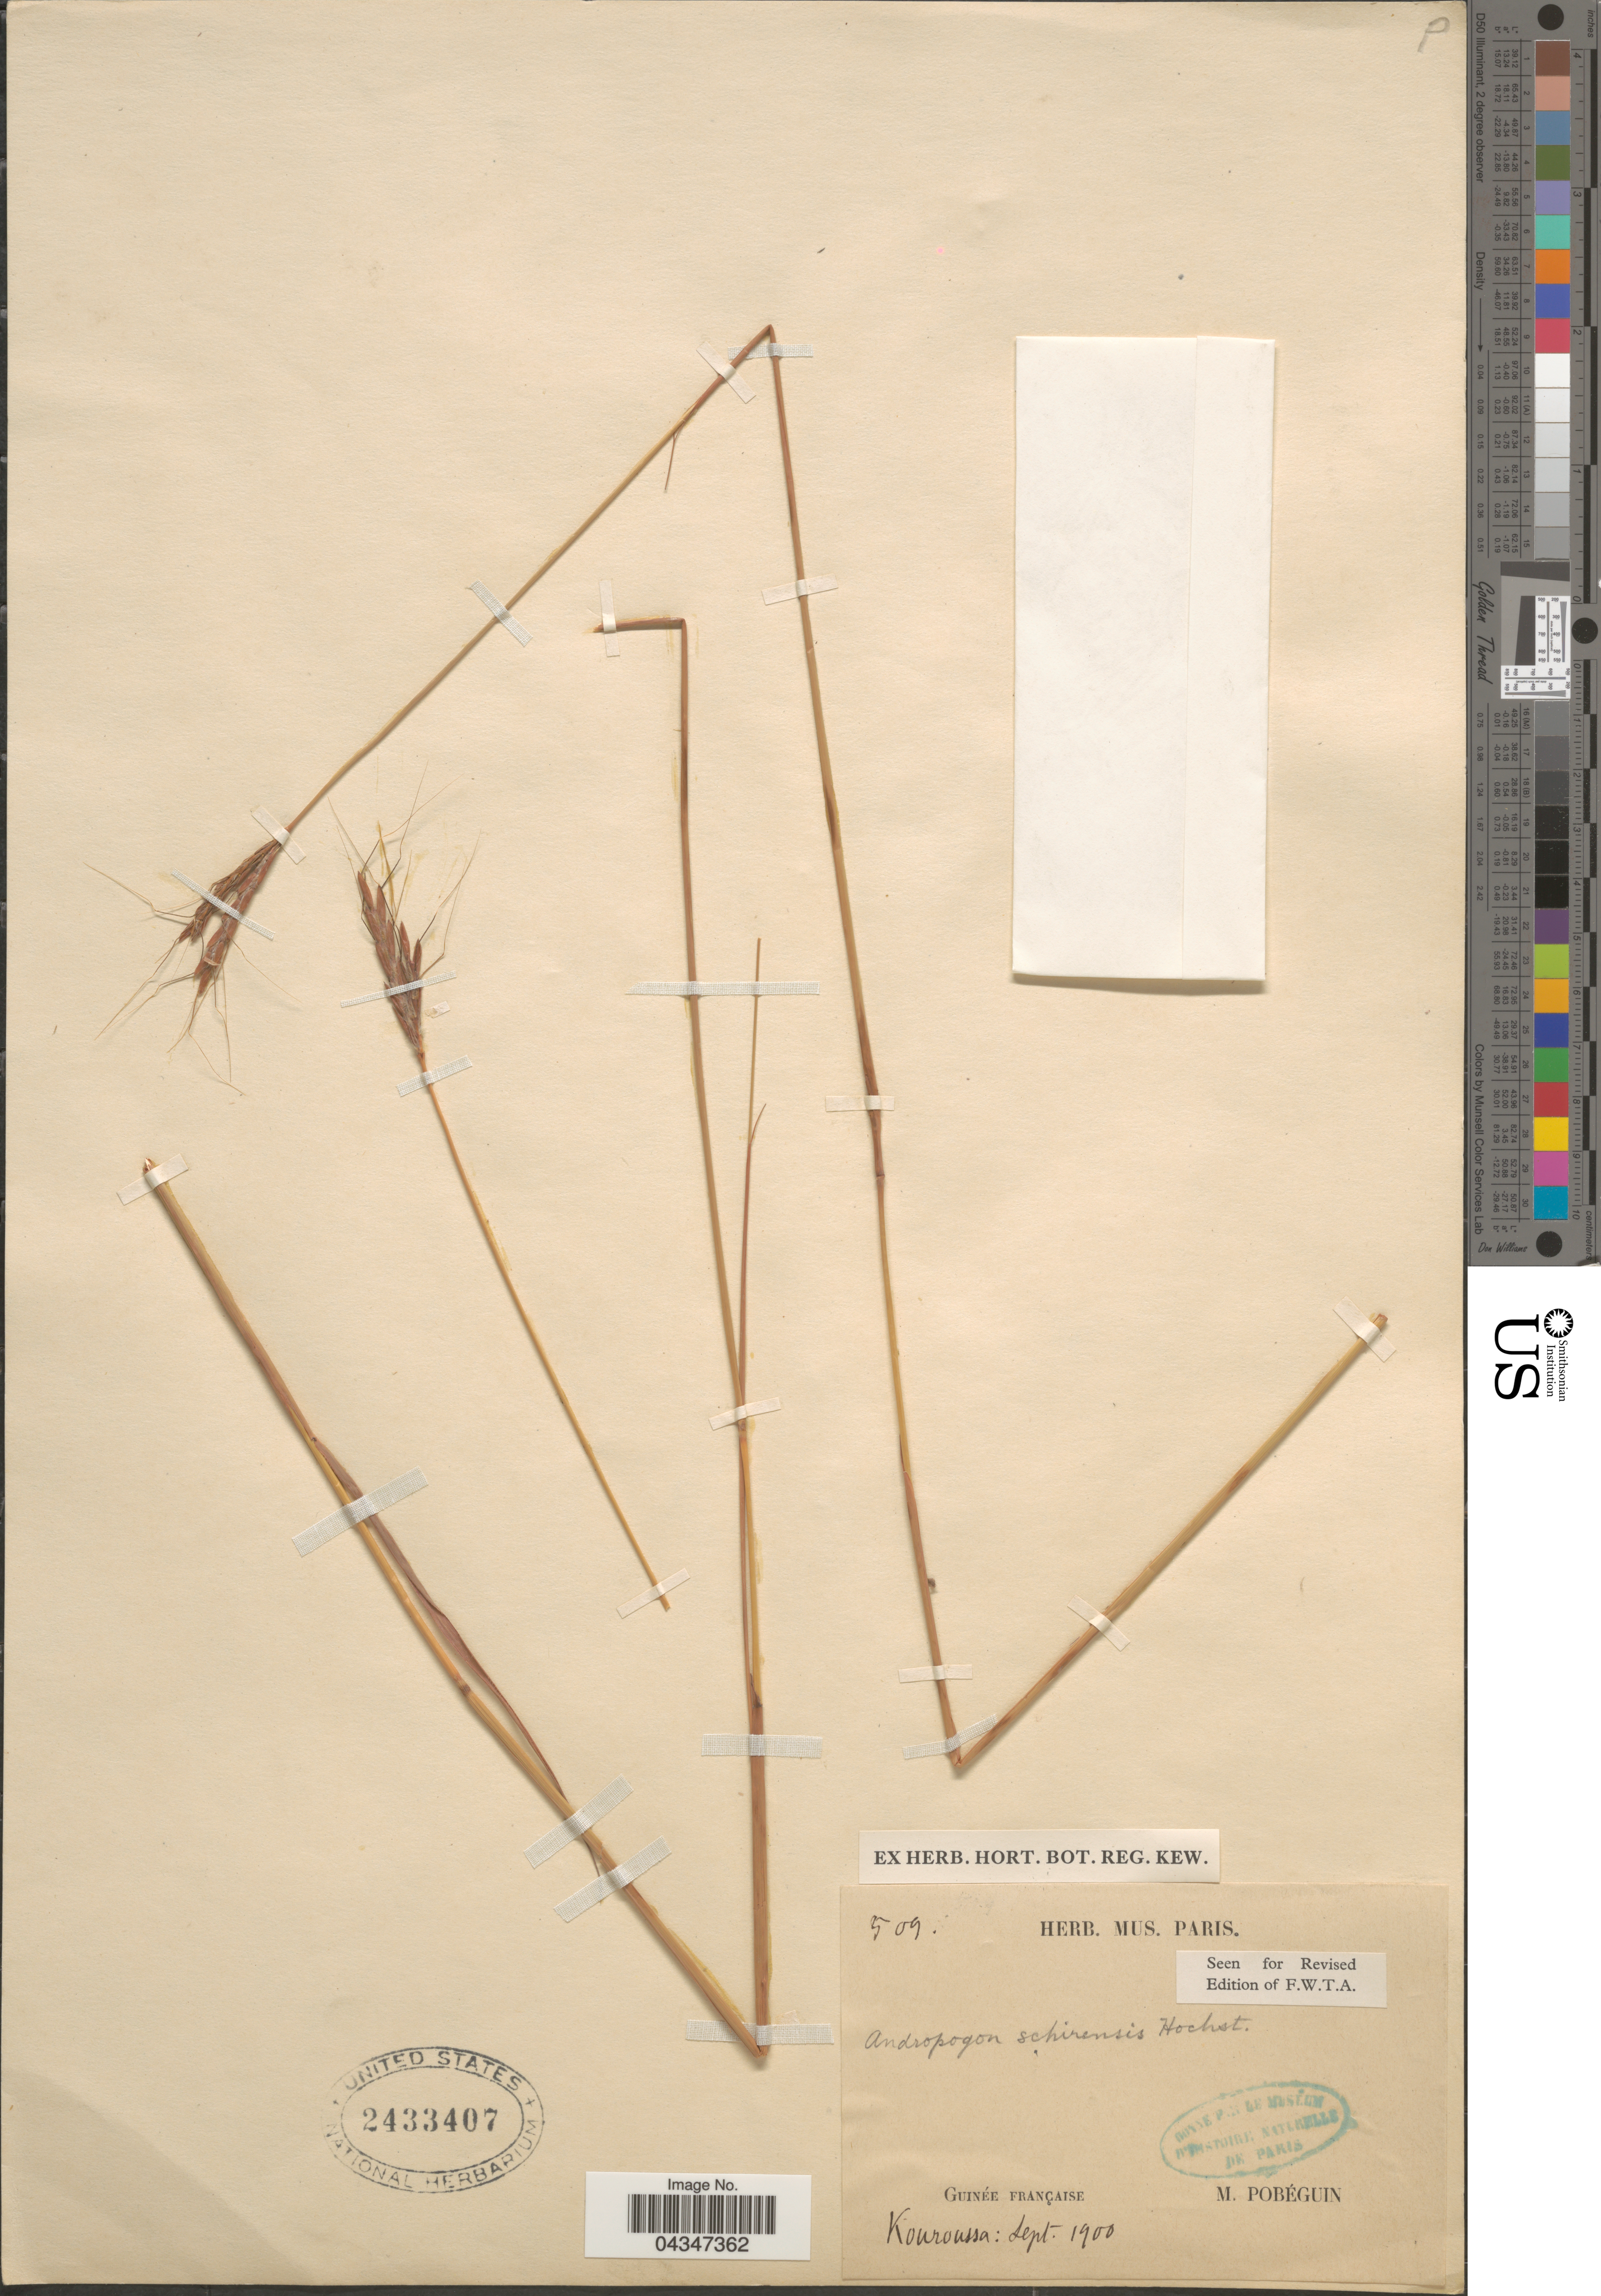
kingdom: Plantae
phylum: Tracheophyta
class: Liliopsida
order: Poales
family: Poaceae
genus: Andropogon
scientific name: Andropogon schirensis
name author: Hochst. ex A. Rich.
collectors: M. Pobéguin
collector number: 509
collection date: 1900-09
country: French Guiana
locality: Guinée Française. Kouroussa.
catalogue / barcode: US 2433407